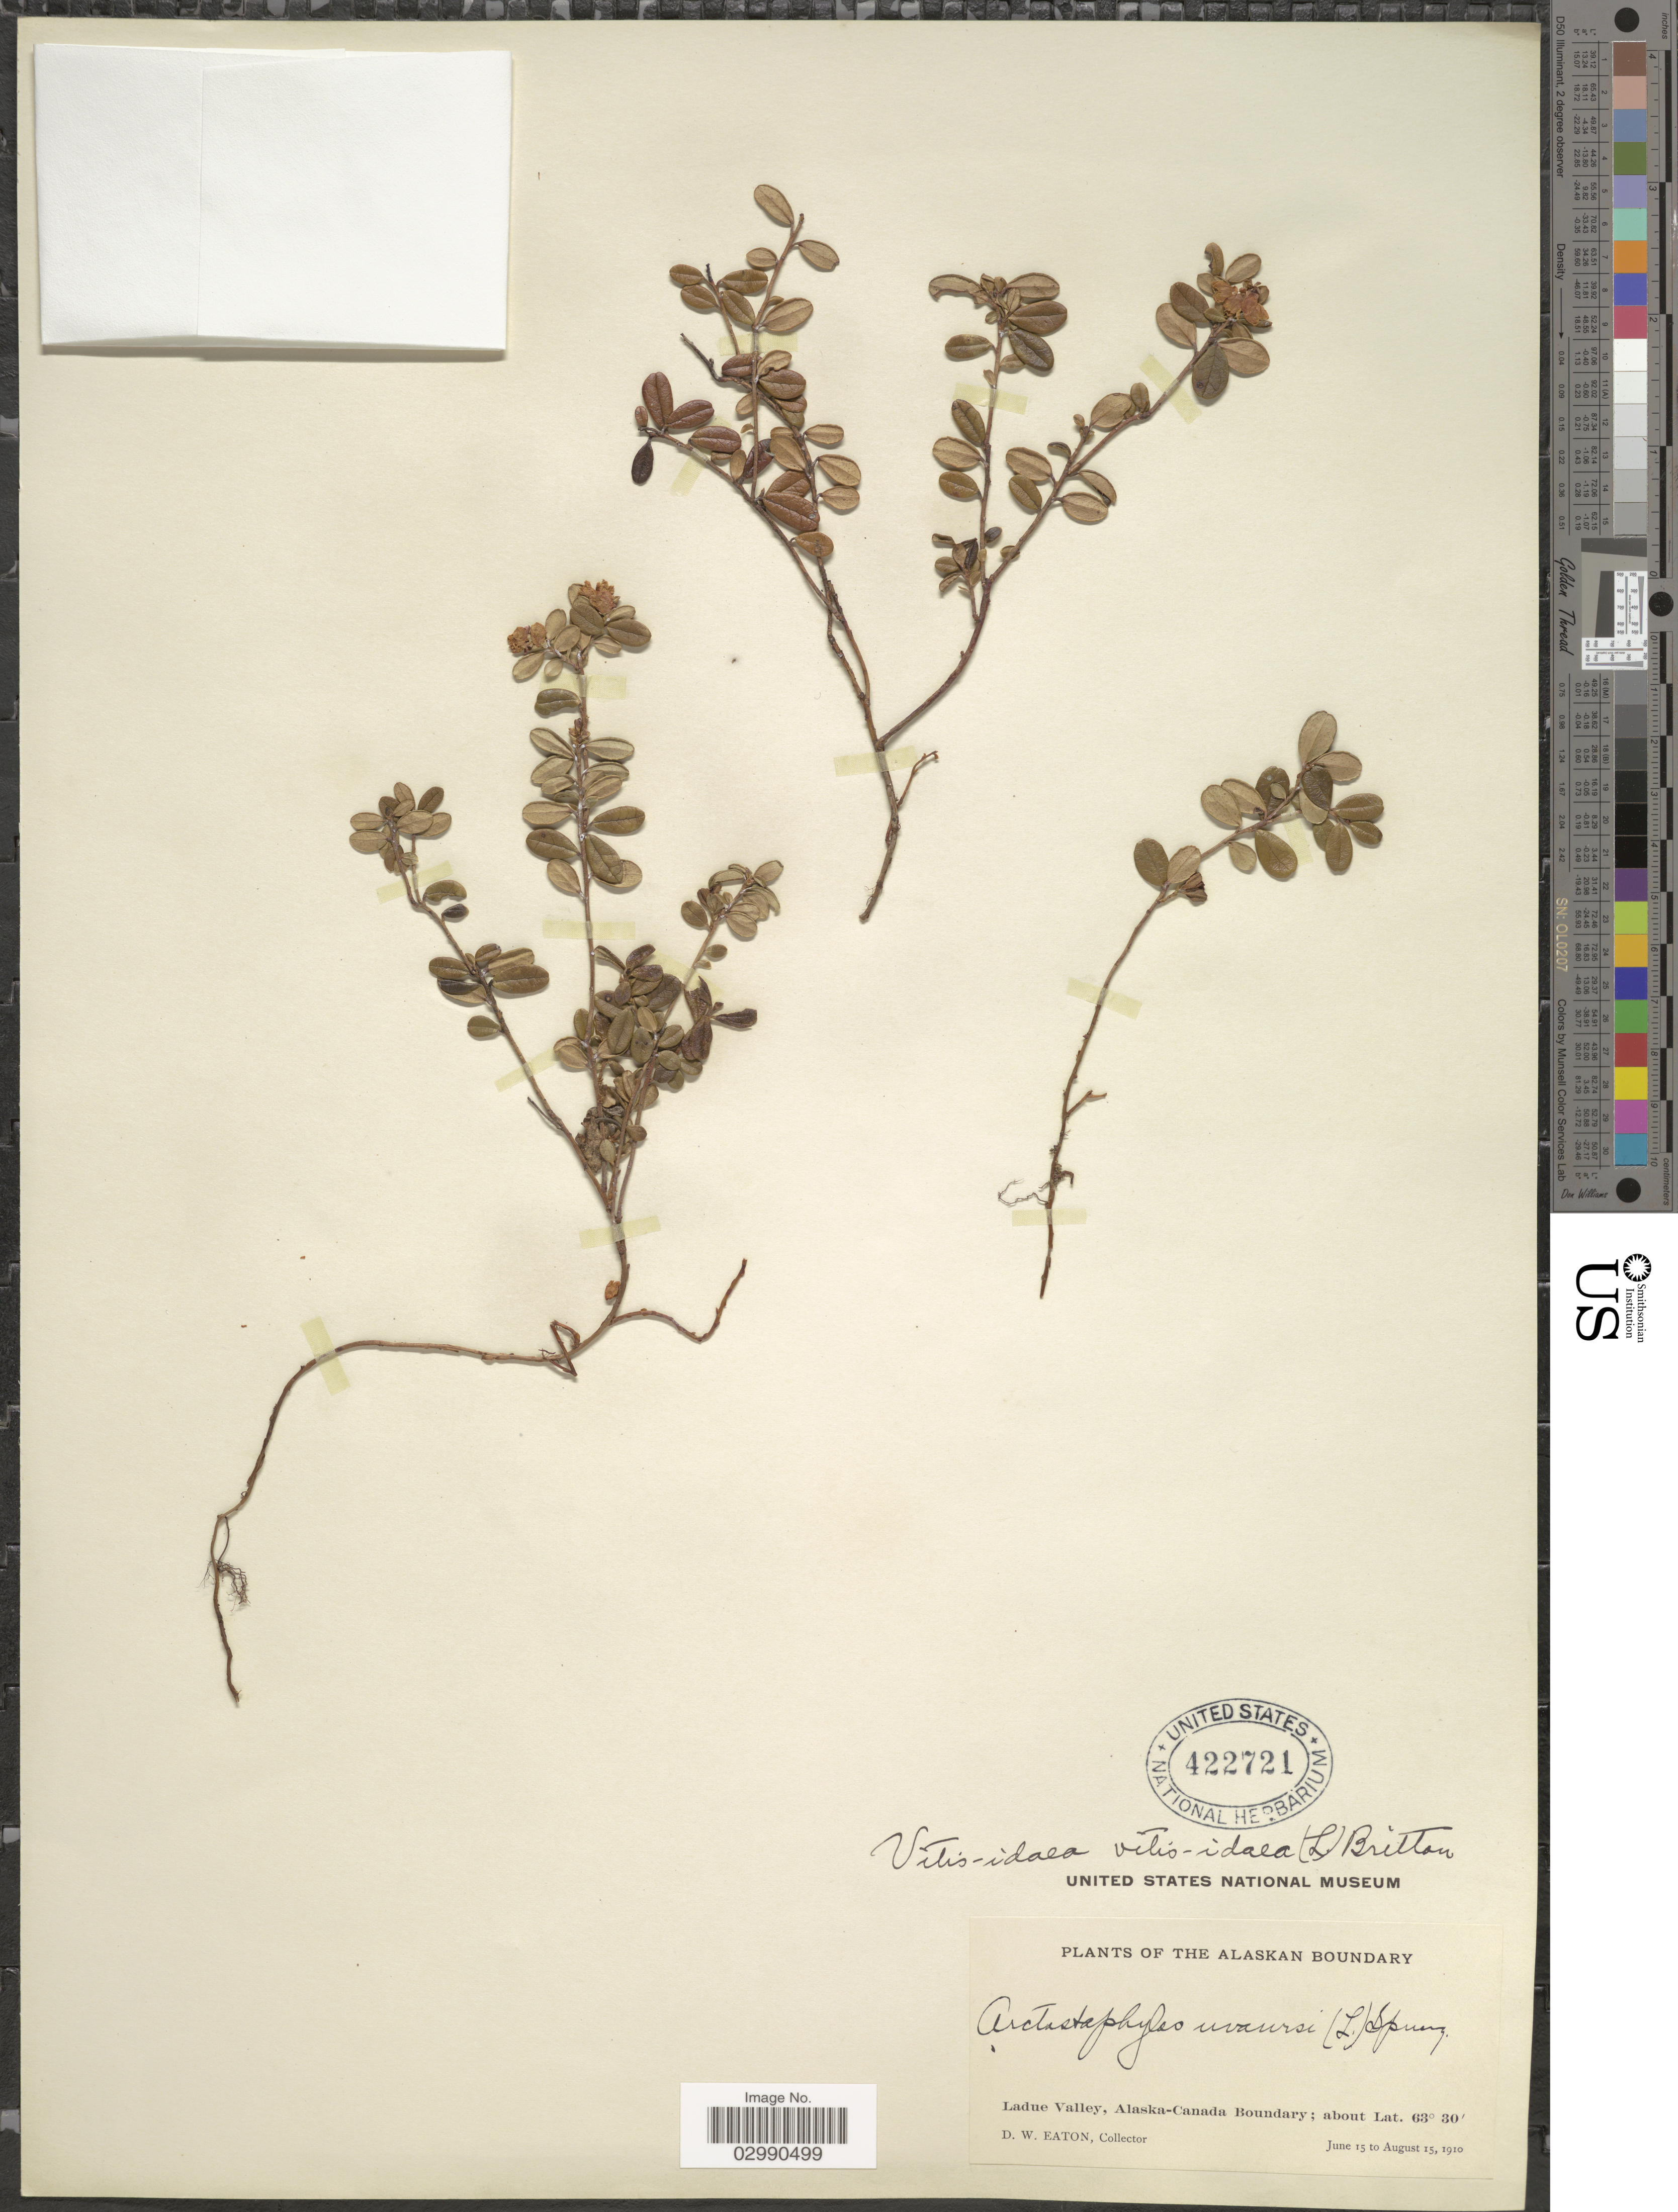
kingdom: Plantae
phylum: Tracheophyta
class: Magnoliopsida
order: Ericales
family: Ericaceae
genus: Vaccinium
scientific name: Vaccinium vitis-idaea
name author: L.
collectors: D. Eaton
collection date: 1910-06-15/1910-08-15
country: United States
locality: Ladue Valley, Alaska-Canada Boundary.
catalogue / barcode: US 422721